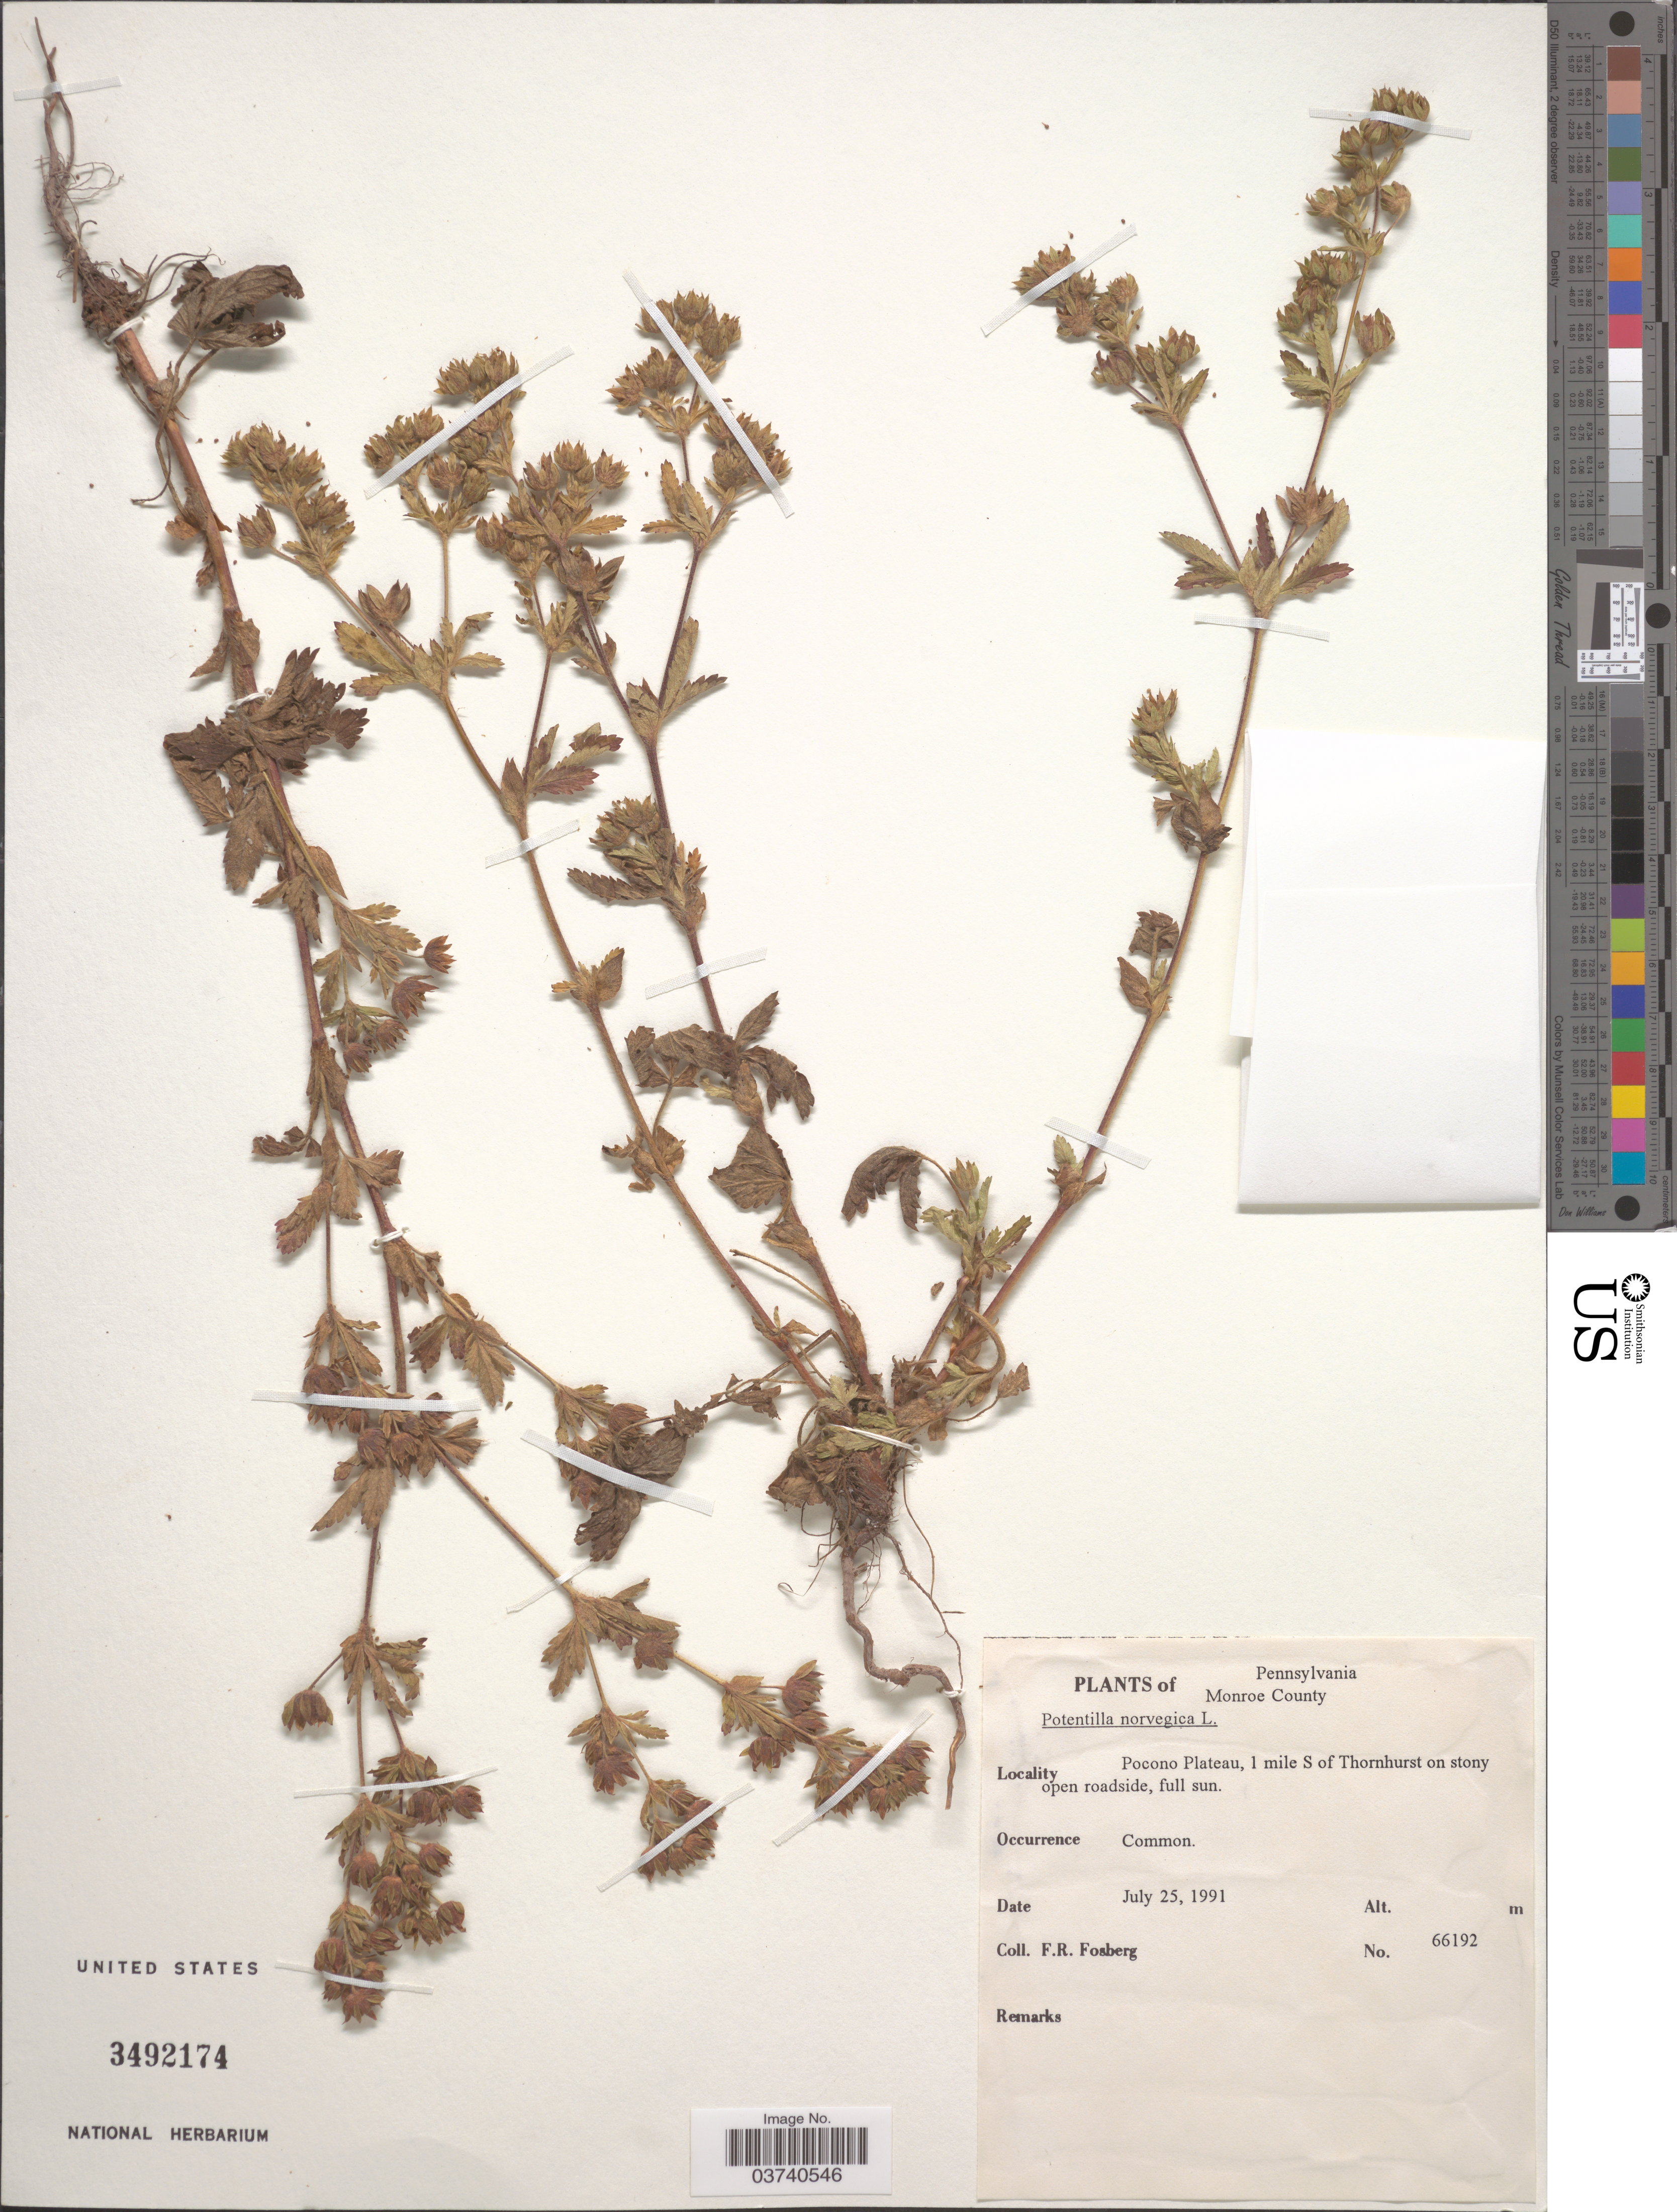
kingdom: Plantae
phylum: Tracheophyta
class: Magnoliopsida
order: Rosales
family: Rosaceae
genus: Potentilla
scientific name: Potentilla norvegica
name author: L.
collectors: F. R. Fosberg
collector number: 66192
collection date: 1991-07-25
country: United States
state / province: Pennsylvania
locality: Monroe County. Pocono Plateau, 1 mile S of Thornhurst.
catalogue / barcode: US 3492174